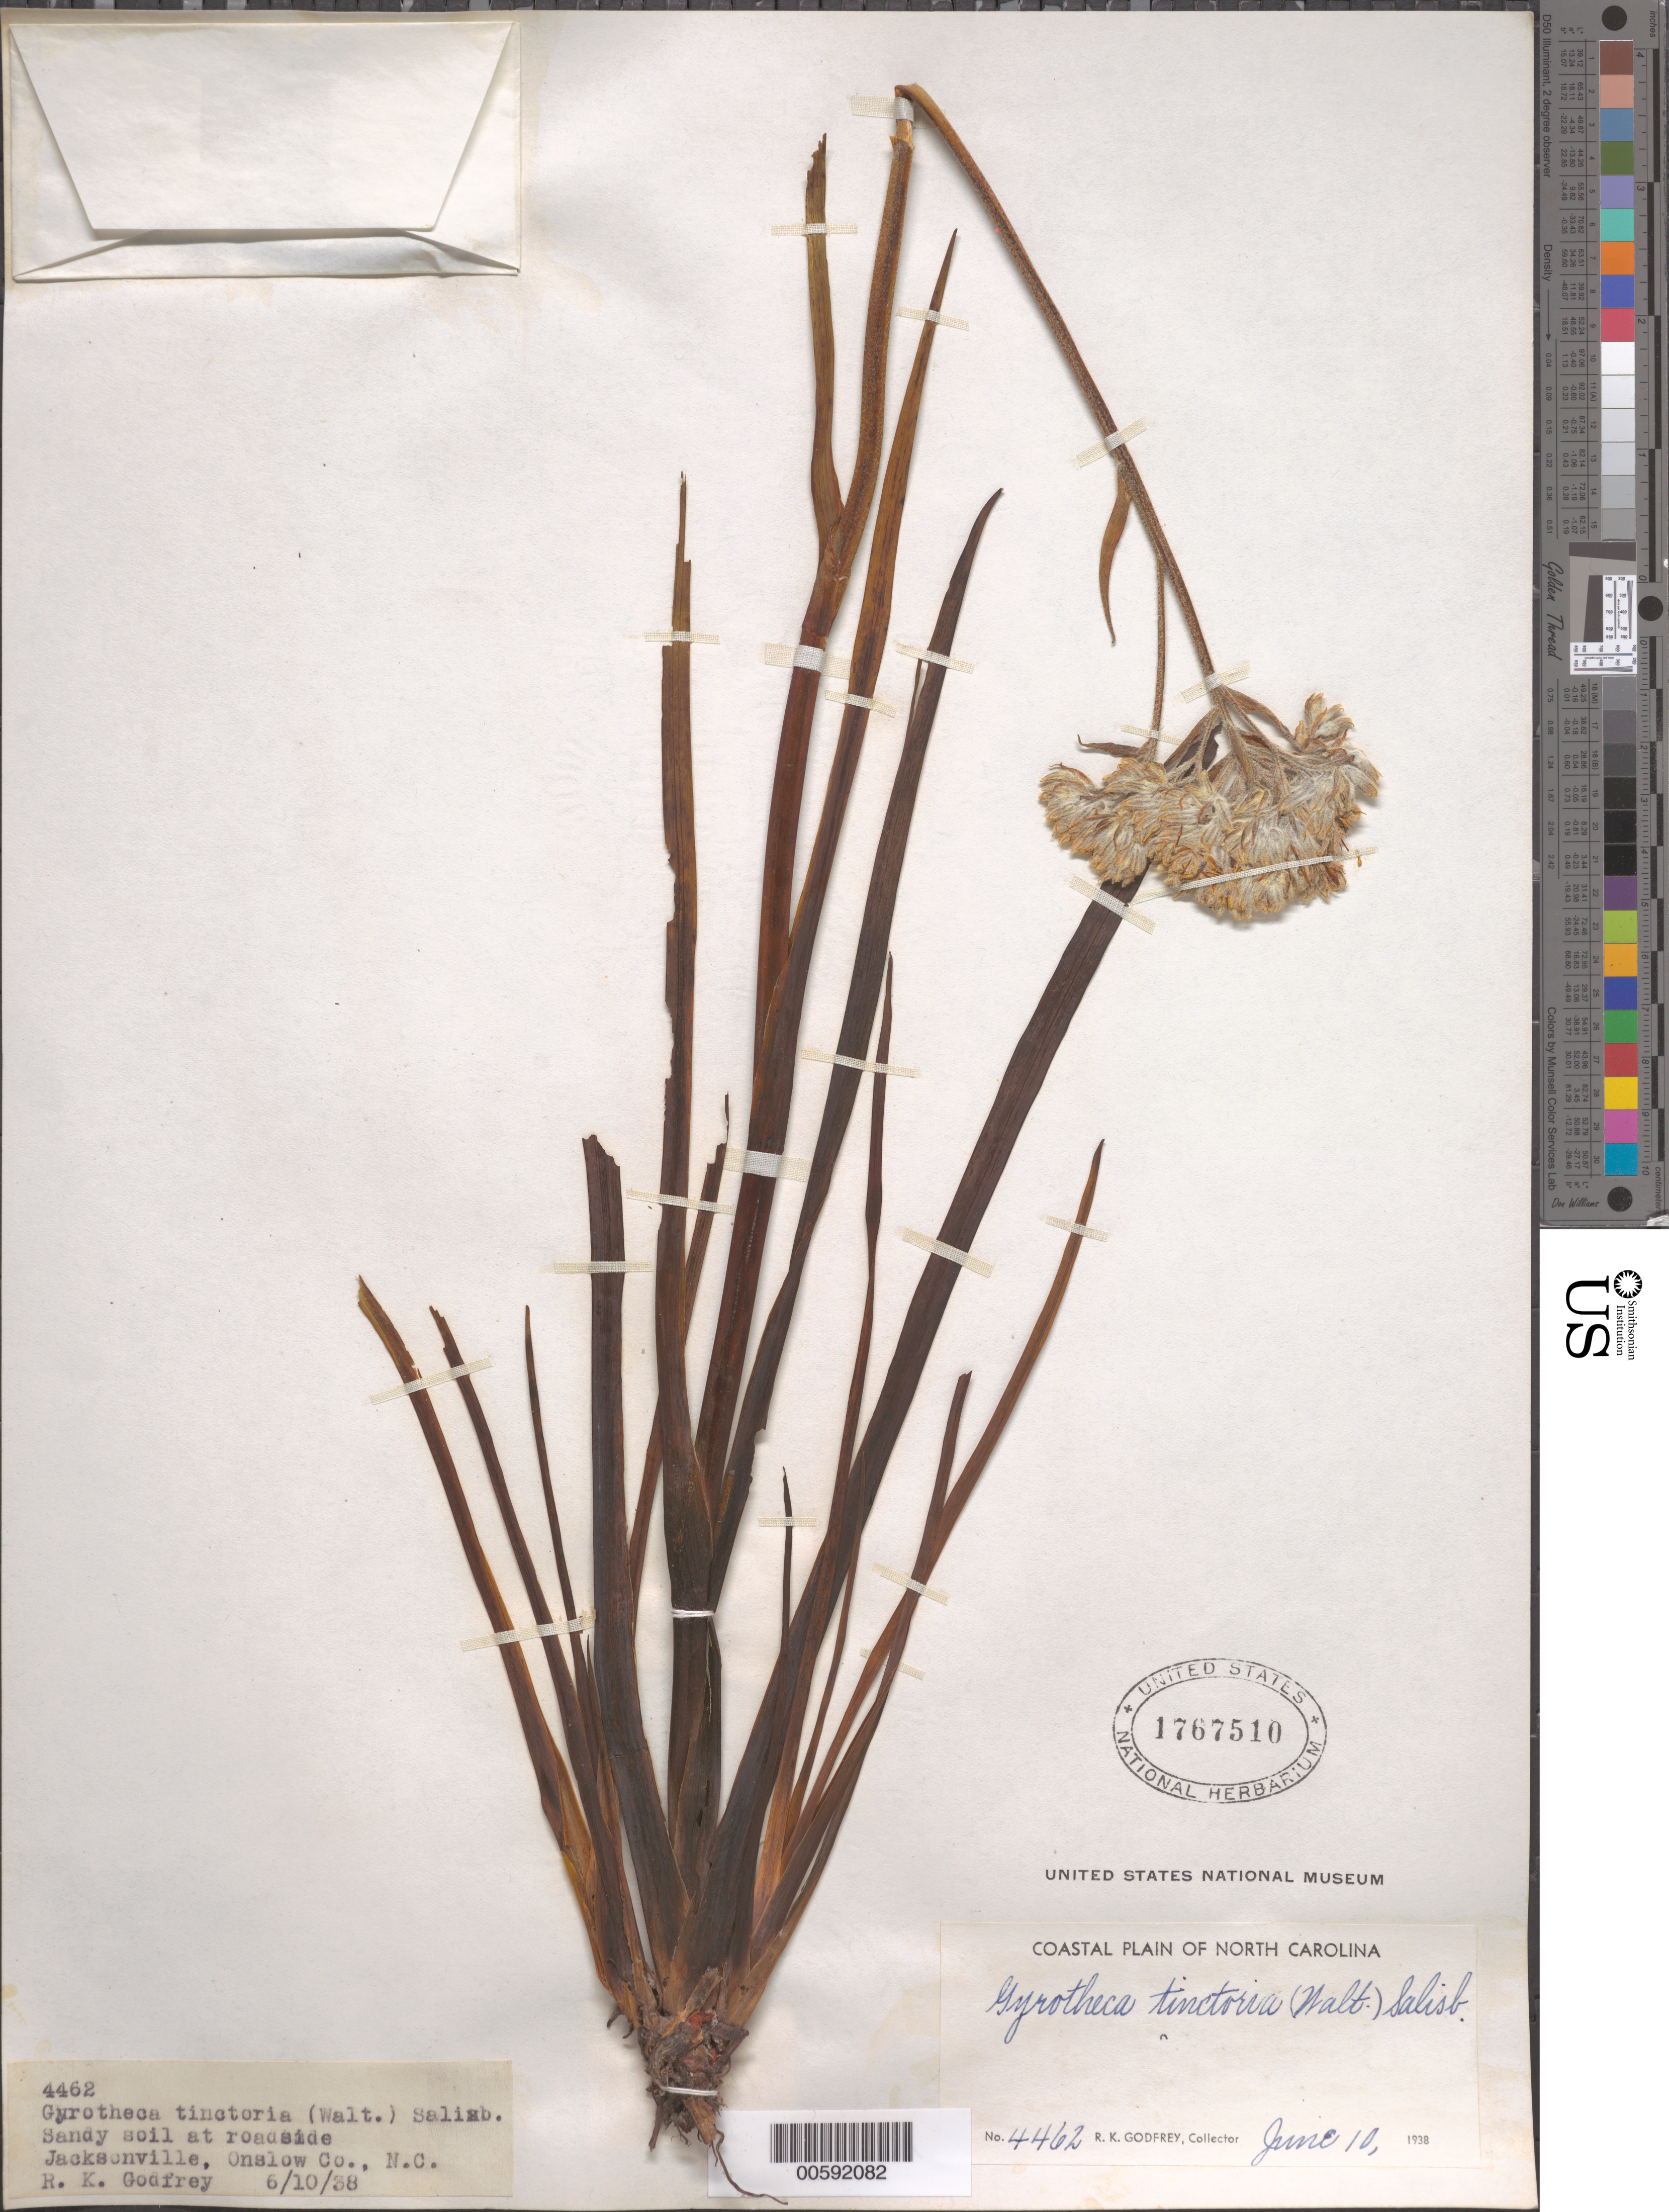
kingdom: Plantae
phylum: Tracheophyta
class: Liliopsida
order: Commelinales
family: Haemodoraceae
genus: Lachnanthes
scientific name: Lachnanthes tinctoria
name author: (Walter ex J.F. Gmel.) Elliott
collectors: R. K. Godfrey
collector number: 4462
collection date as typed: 10 Jun 1838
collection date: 1838-06-10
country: United States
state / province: North Carolina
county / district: Onslow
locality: Jacksonville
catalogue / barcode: US 1767510